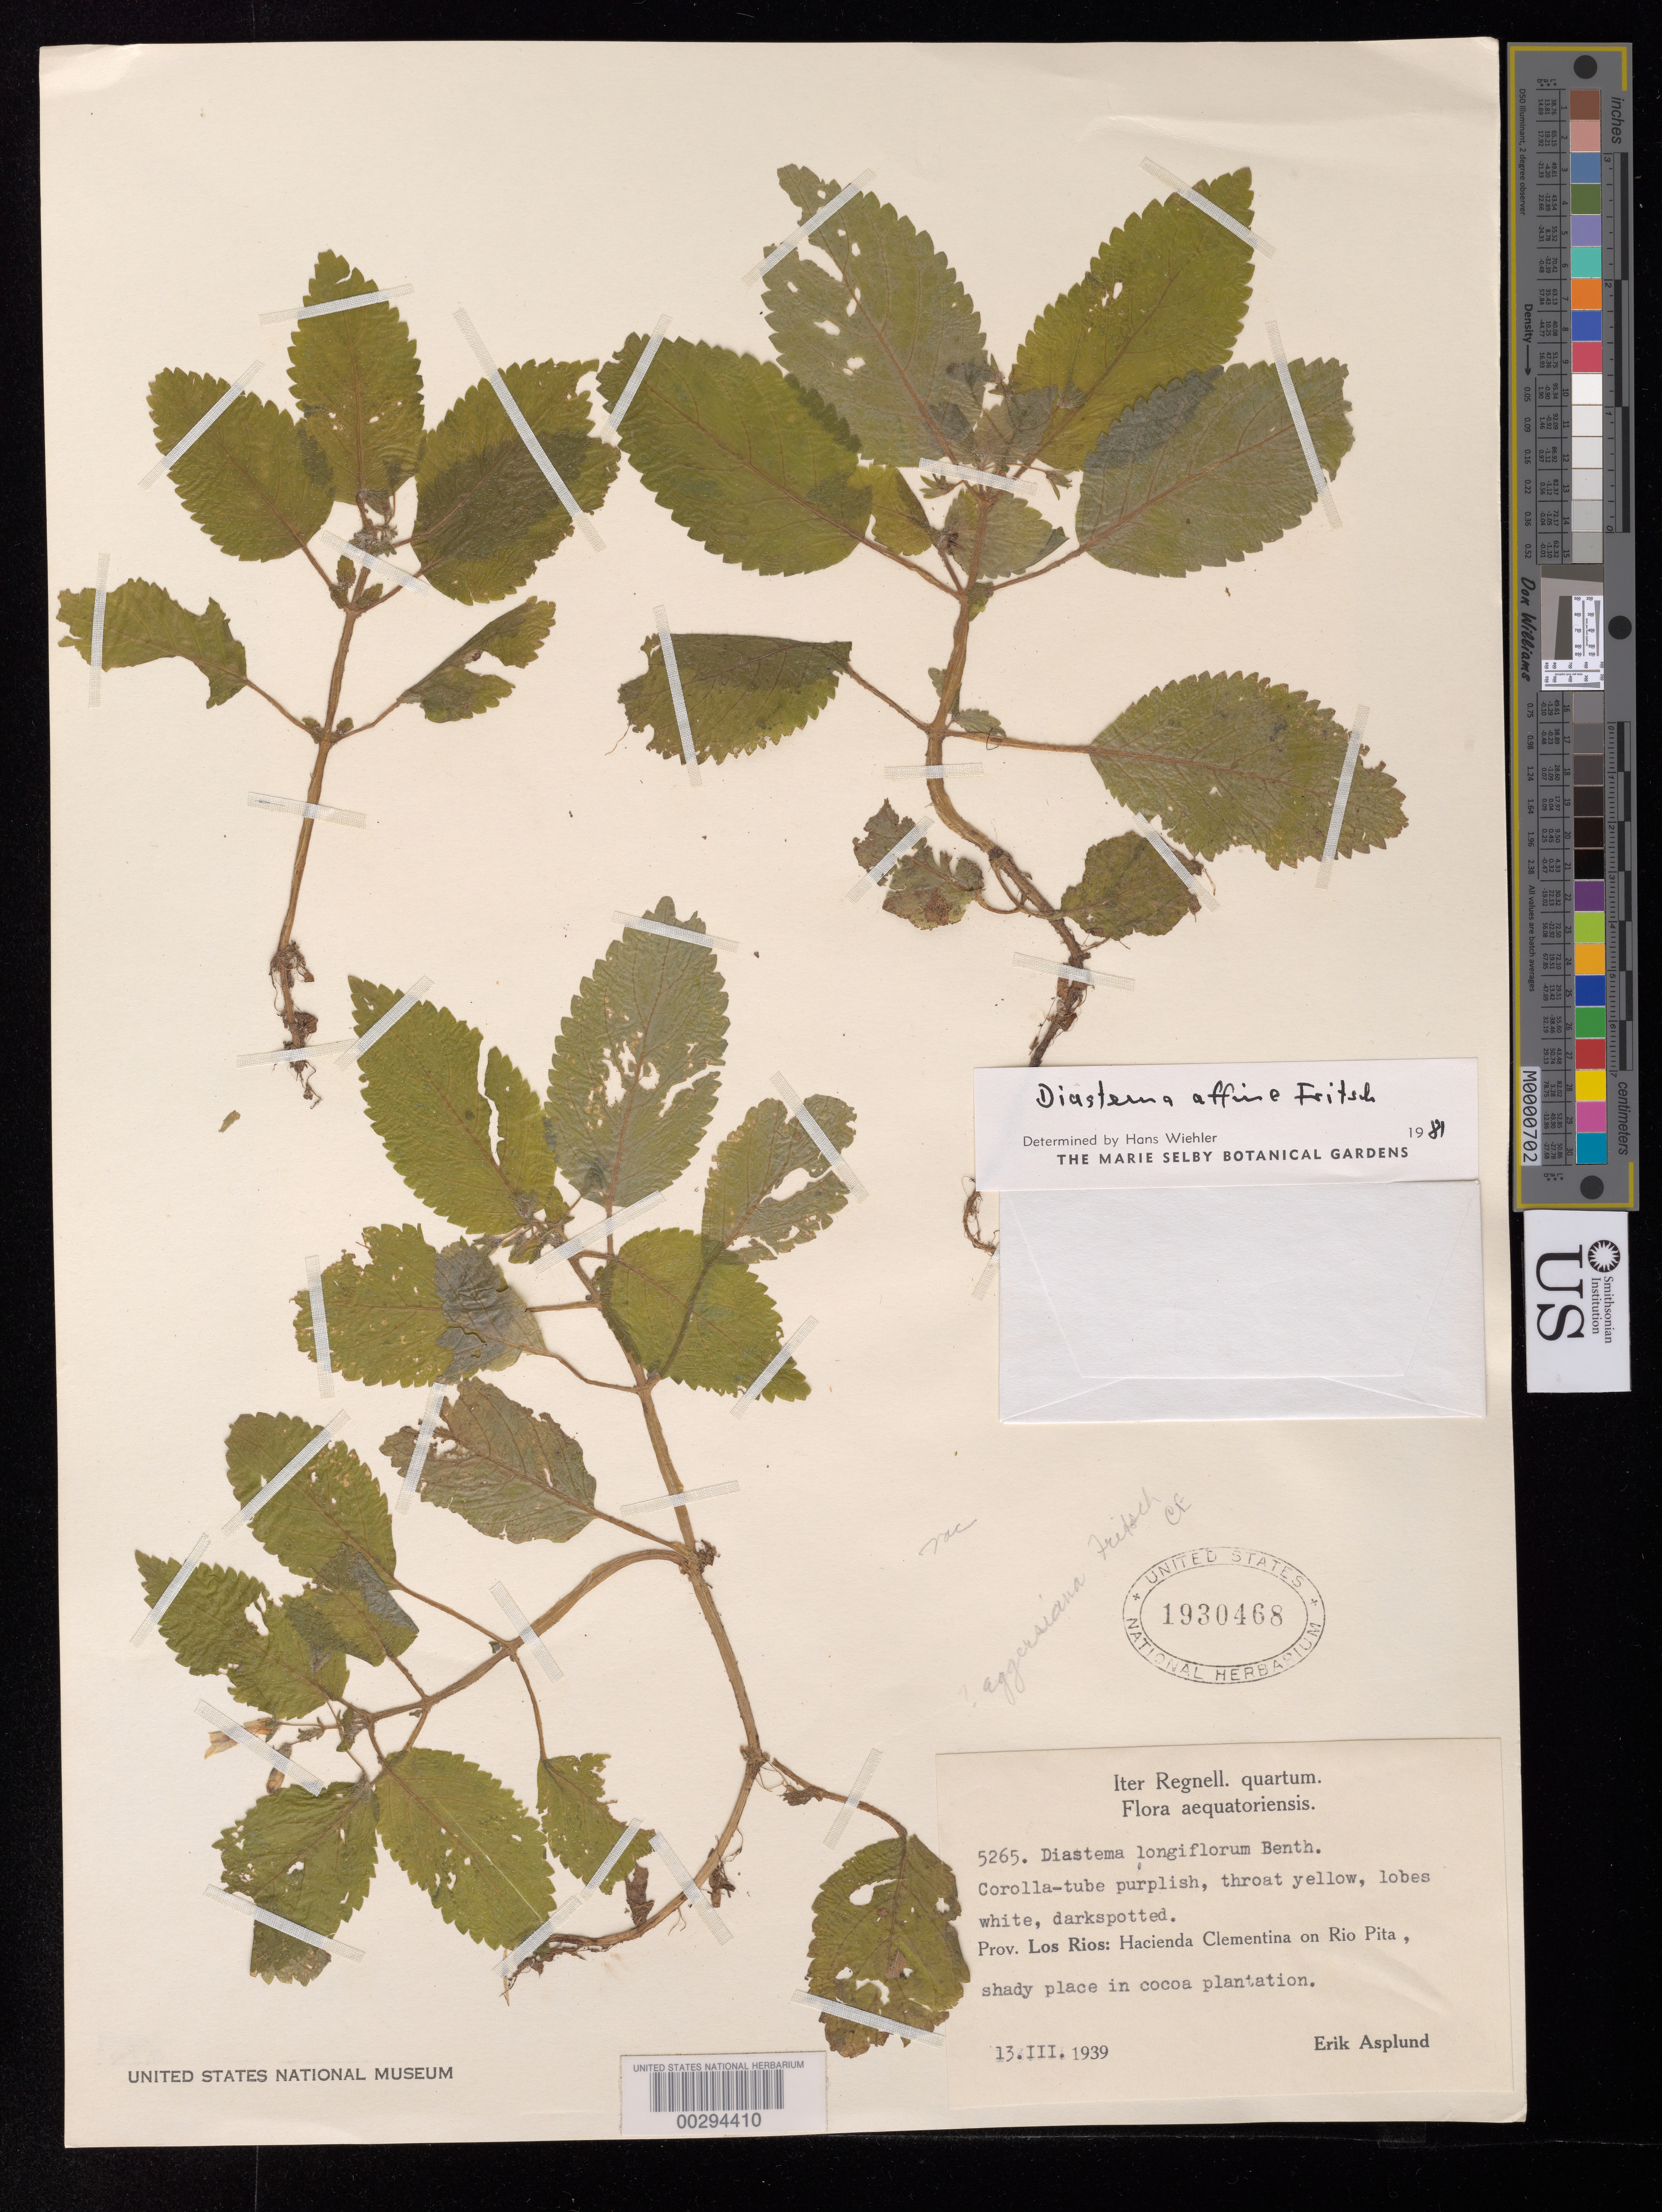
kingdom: Plantae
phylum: Tracheophyta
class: Magnoliopsida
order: Lamiales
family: Gesneriaceae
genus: Diastema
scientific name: Diastema racemiferum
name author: Benth.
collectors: E. Asplund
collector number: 5265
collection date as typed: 13 Mar 1939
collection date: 1939-03-13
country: Ecuador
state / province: Los Ríos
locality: Hacienda Clementina on Rio Pita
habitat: Shady place in cocoa plantation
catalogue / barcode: US 1930468